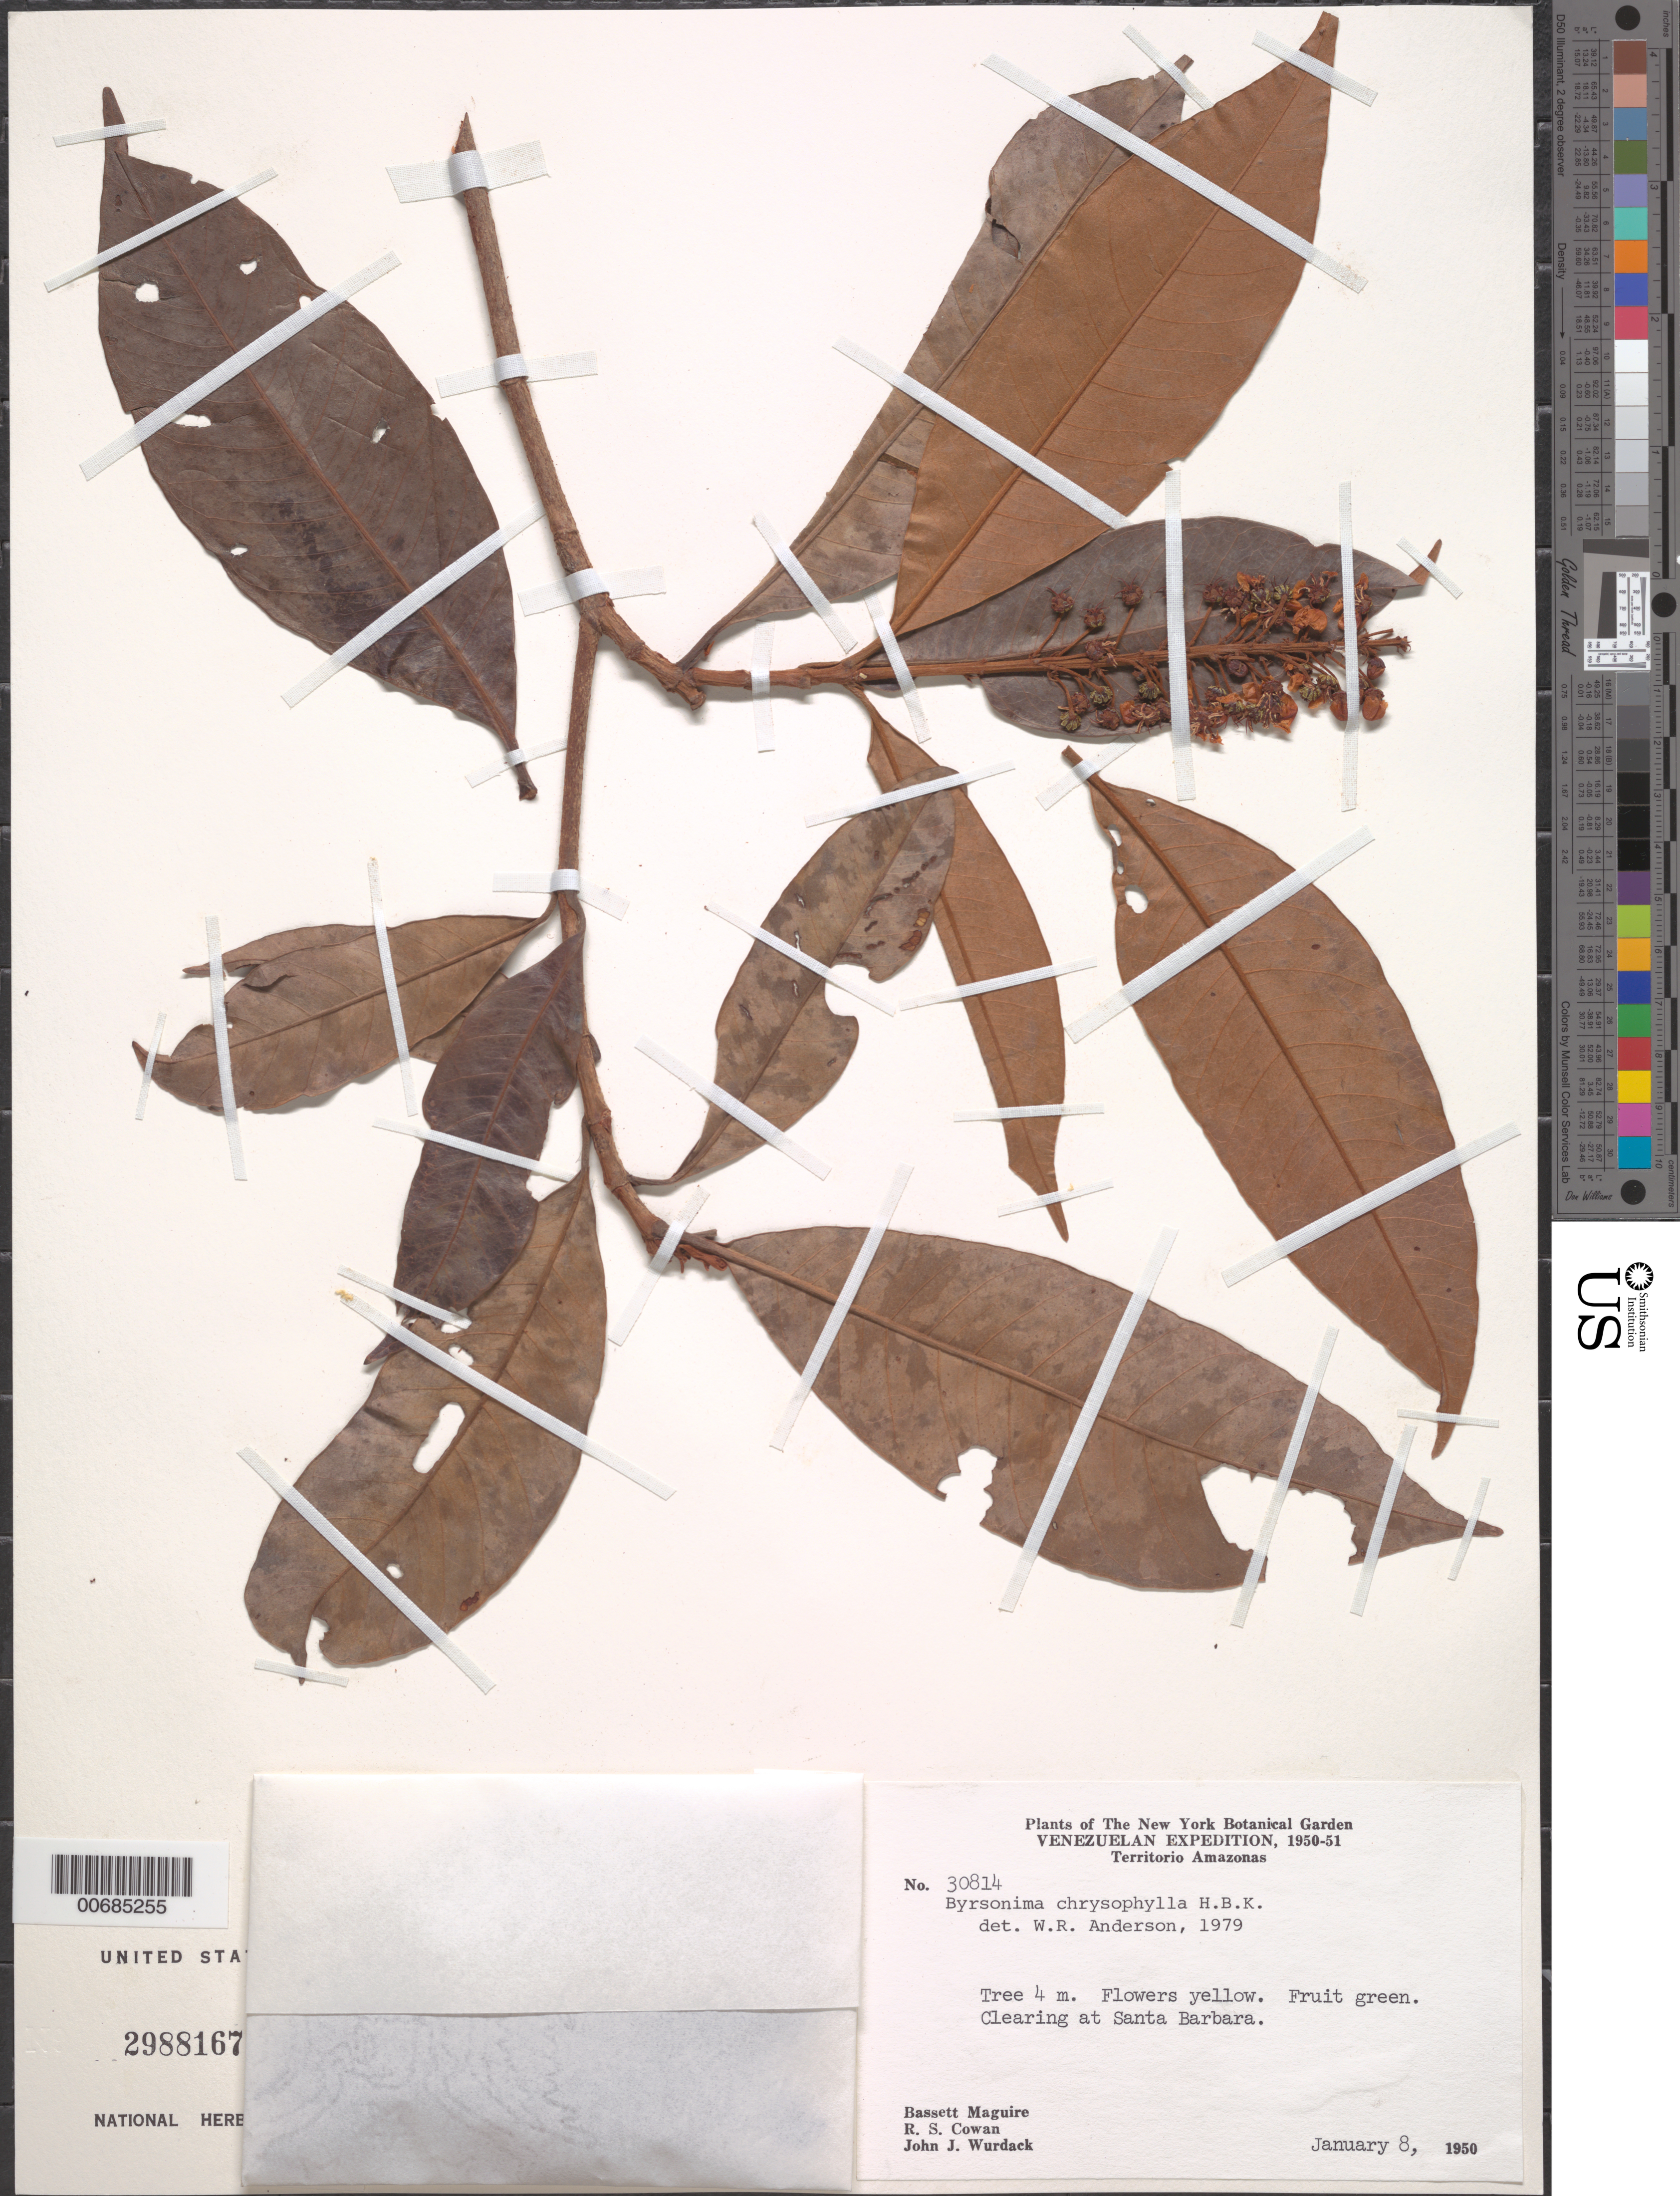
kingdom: Plantae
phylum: Tracheophyta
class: Magnoliopsida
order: Malpighiales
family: Malpighiaceae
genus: Byrsonima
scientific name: Byrsonima chrysophylla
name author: Kunth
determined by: Anderson, W. R., (MICH), University of Michigan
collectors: B. Maguire, R. S. Cowan & J. J. Wurdack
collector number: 30814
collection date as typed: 8-Jan-51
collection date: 1951-01-08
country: Venezuela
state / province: Amazonas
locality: Santa Barbara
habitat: Clearing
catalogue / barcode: US 2988167